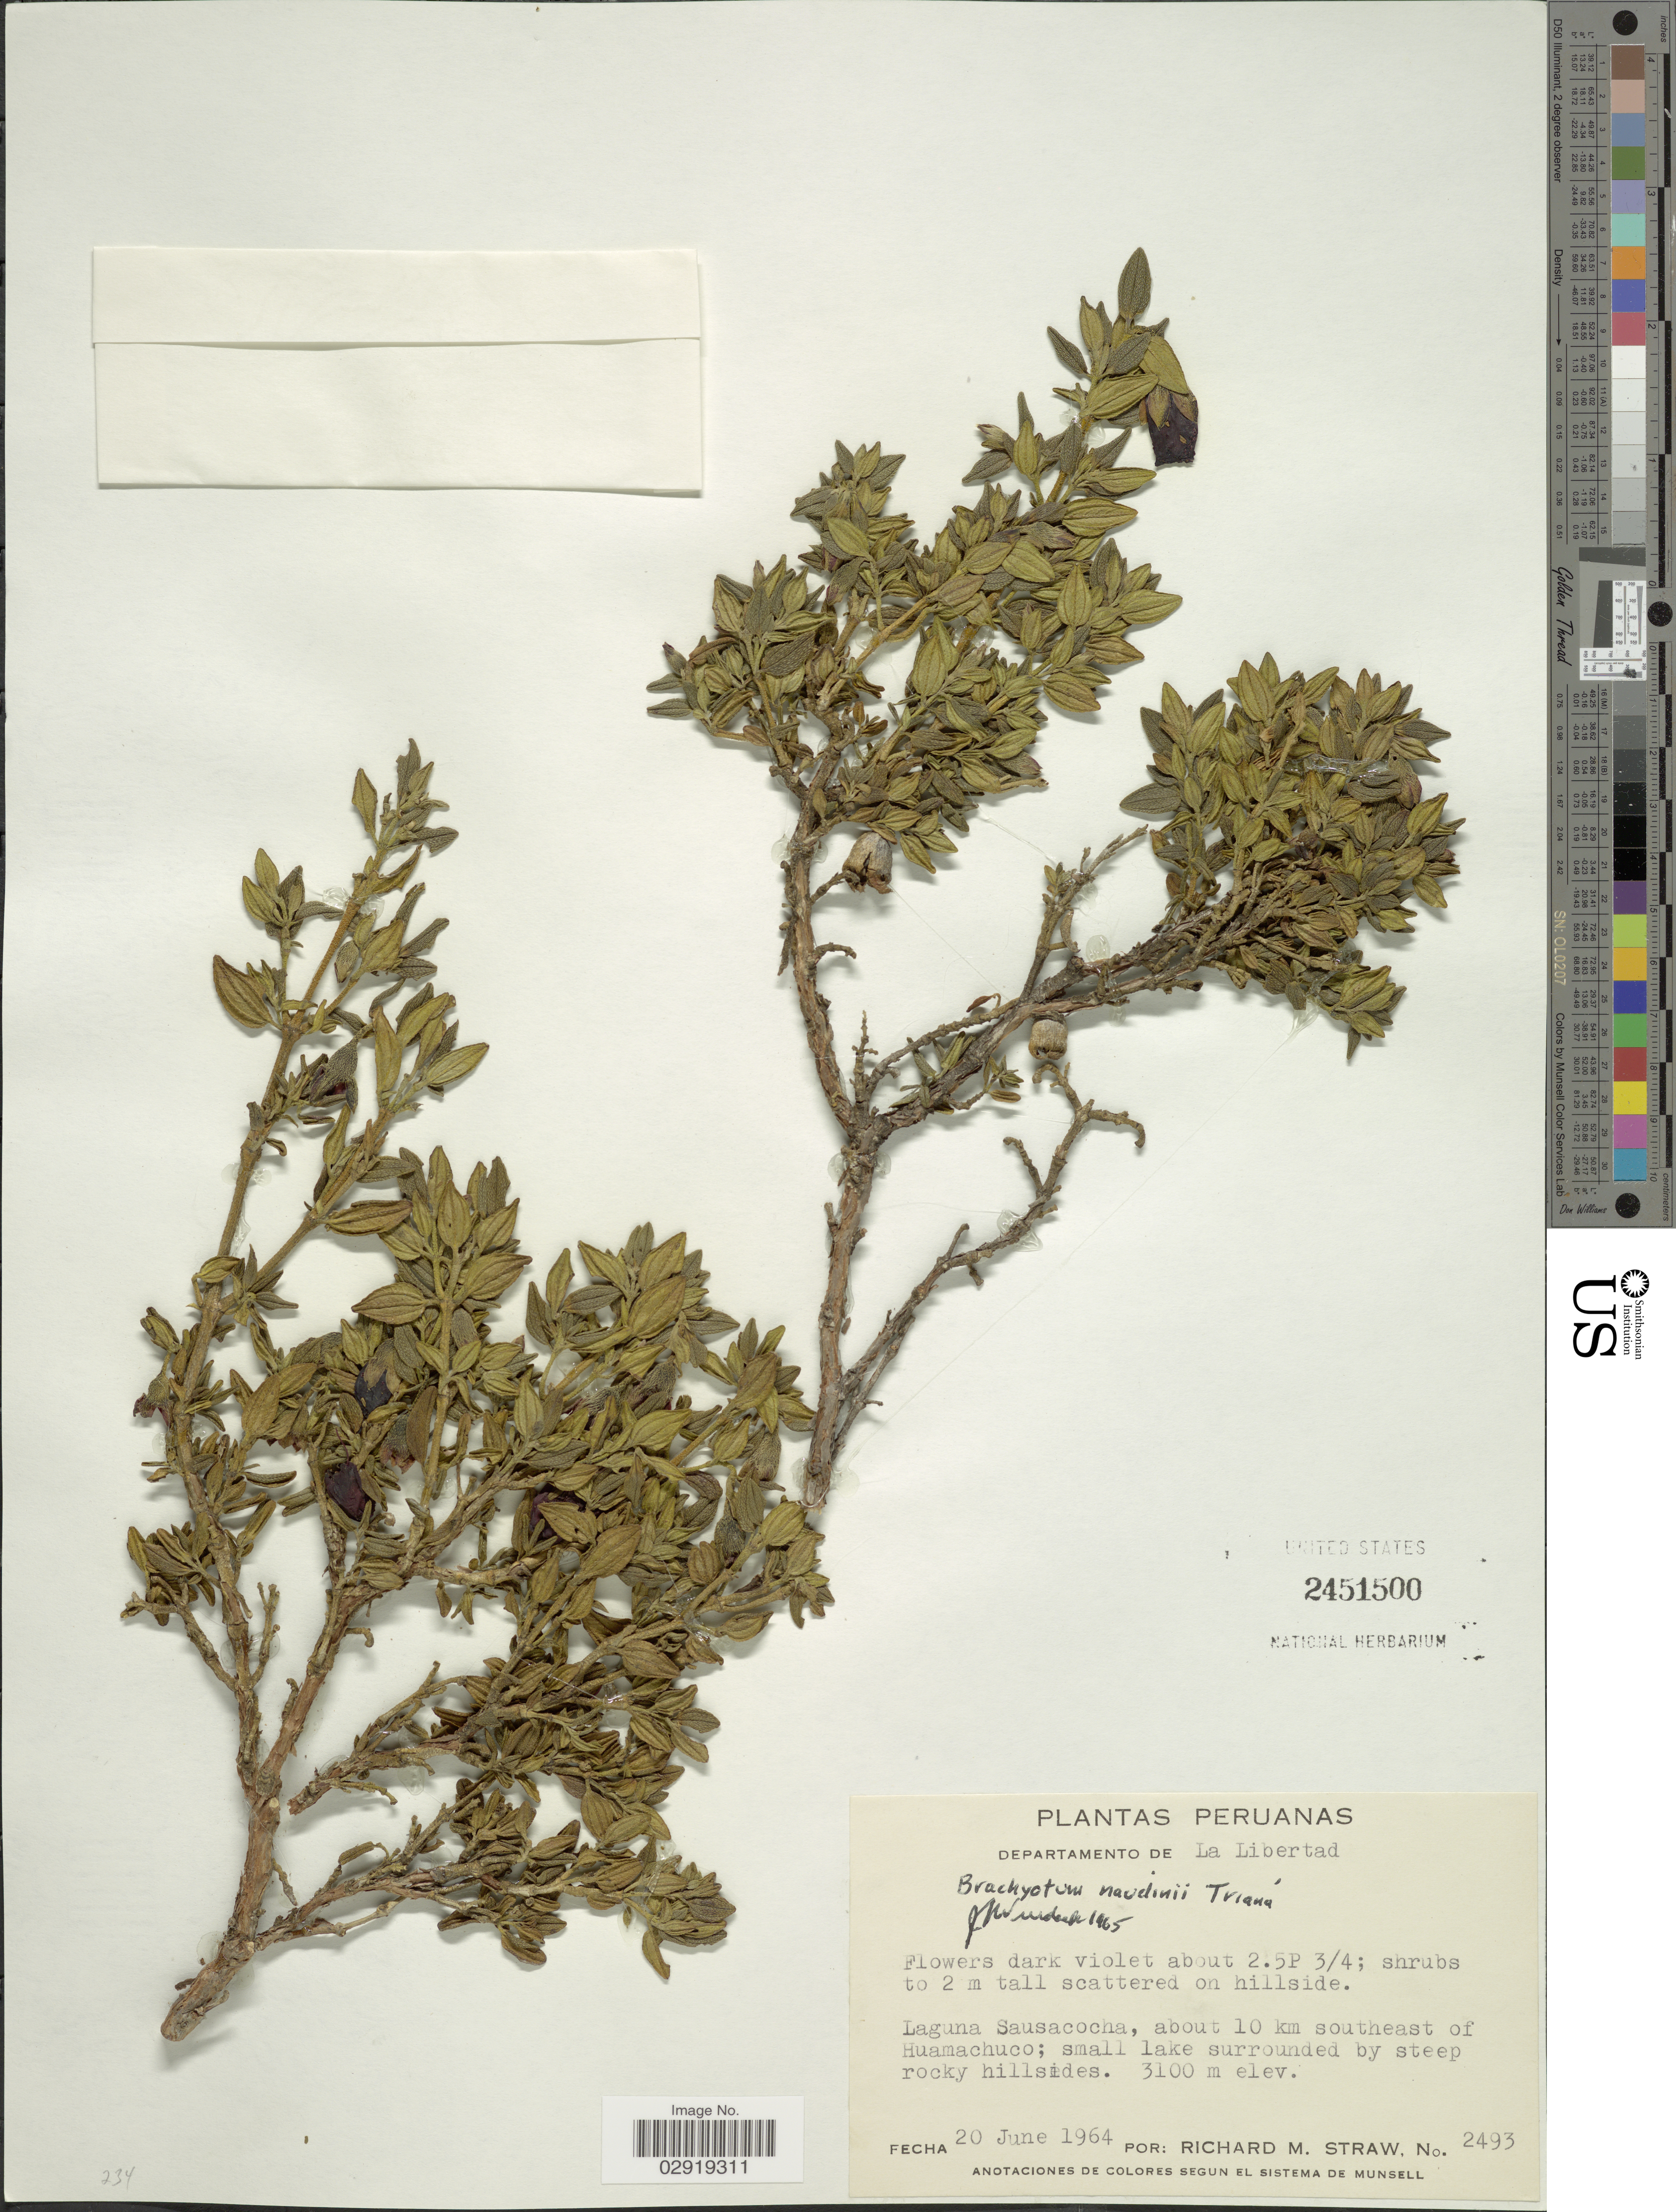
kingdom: Plantae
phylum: Tracheophyta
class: Magnoliopsida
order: Myrtales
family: Melastomataceae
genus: Brachyotum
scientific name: Brachyotum naudinii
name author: Triana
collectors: R. M. Straw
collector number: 2493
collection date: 1964-06-20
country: Peru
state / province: La Libertad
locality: Departamento de La Libertad. Laguna Sausacocha, about 10 km southeast of Huamachuco.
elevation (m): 3100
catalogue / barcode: US 2451500